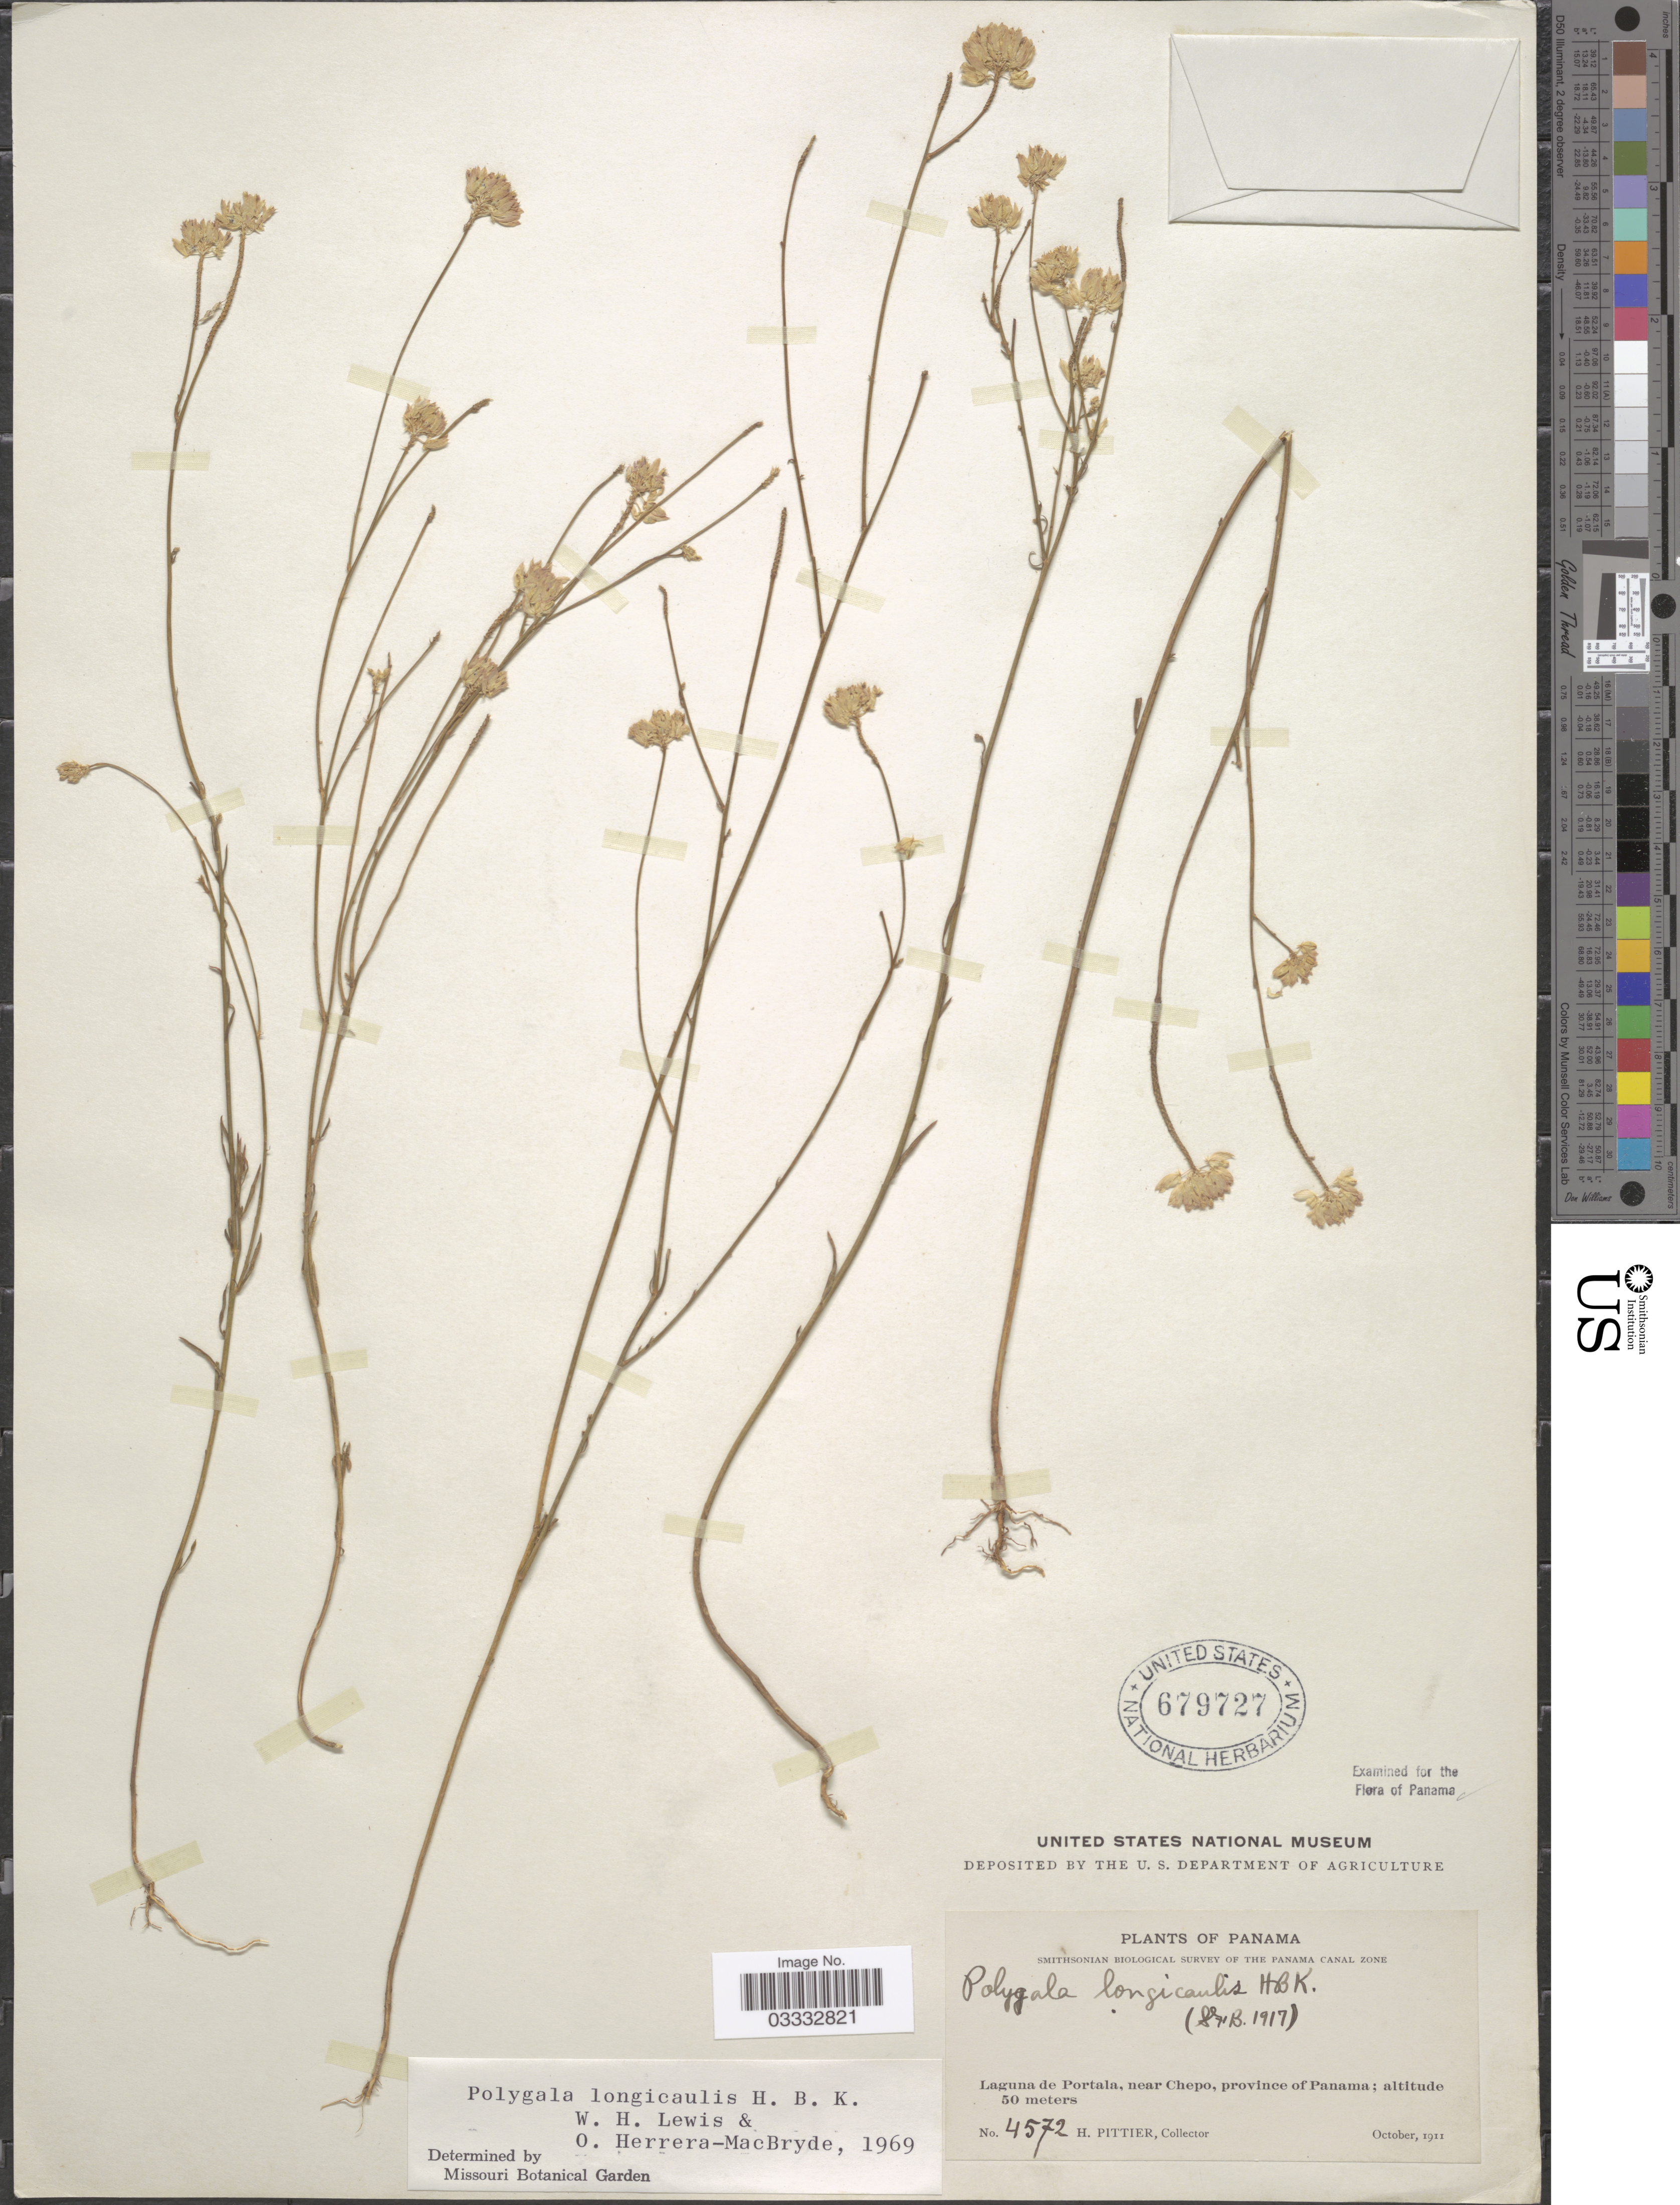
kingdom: Plantae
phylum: Tracheophyta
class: Magnoliopsida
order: Fabales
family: Polygalaceae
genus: Polygala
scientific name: Polygala longicaulis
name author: Kunth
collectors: H. F. Pittier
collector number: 4572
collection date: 1911-10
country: Panama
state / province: Panamá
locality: Laguna de Portala, near Chepo.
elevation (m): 50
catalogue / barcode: US 679727